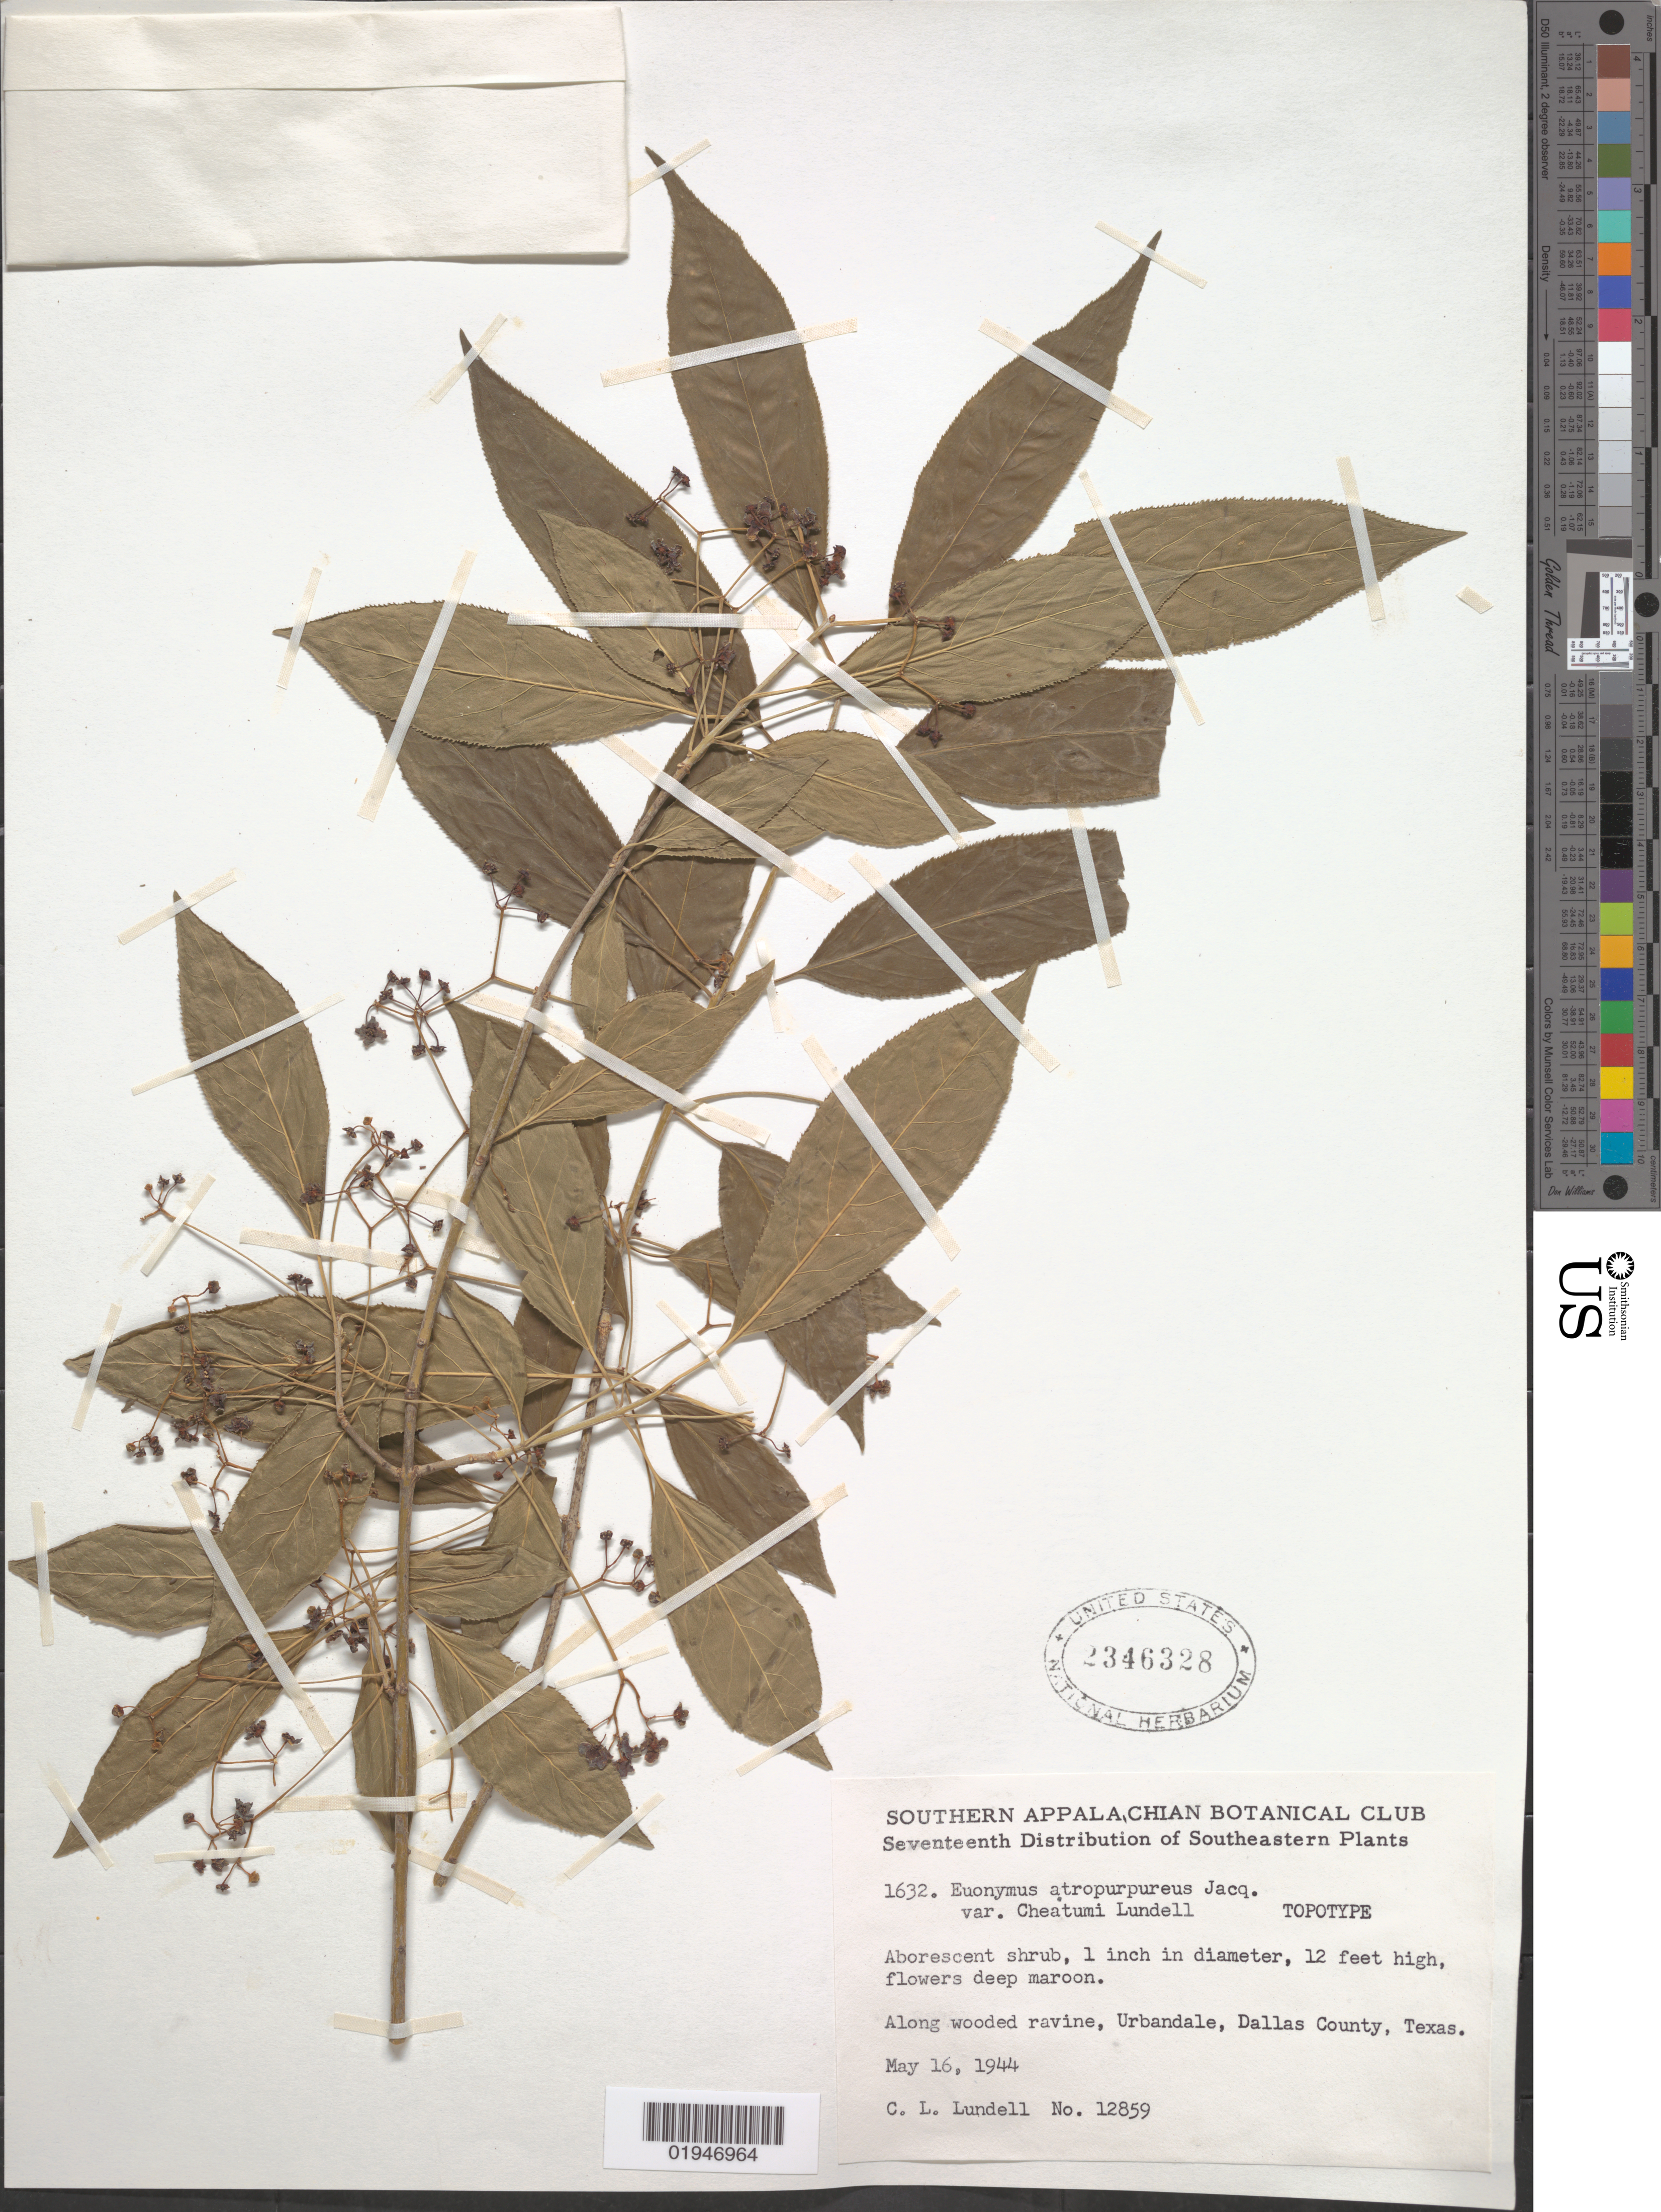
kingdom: Plantae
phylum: Tracheophyta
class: Magnoliopsida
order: Celastrales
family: Celastraceae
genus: Euonymus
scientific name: Euonymus atropurpureus var. cheatumii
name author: Lundell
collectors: C. L. Lundell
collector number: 12859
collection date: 1944-05-16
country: United States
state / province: Texas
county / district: Dallas County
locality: Urbandale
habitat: Along wooded ravine. Topotype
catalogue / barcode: US 2346328